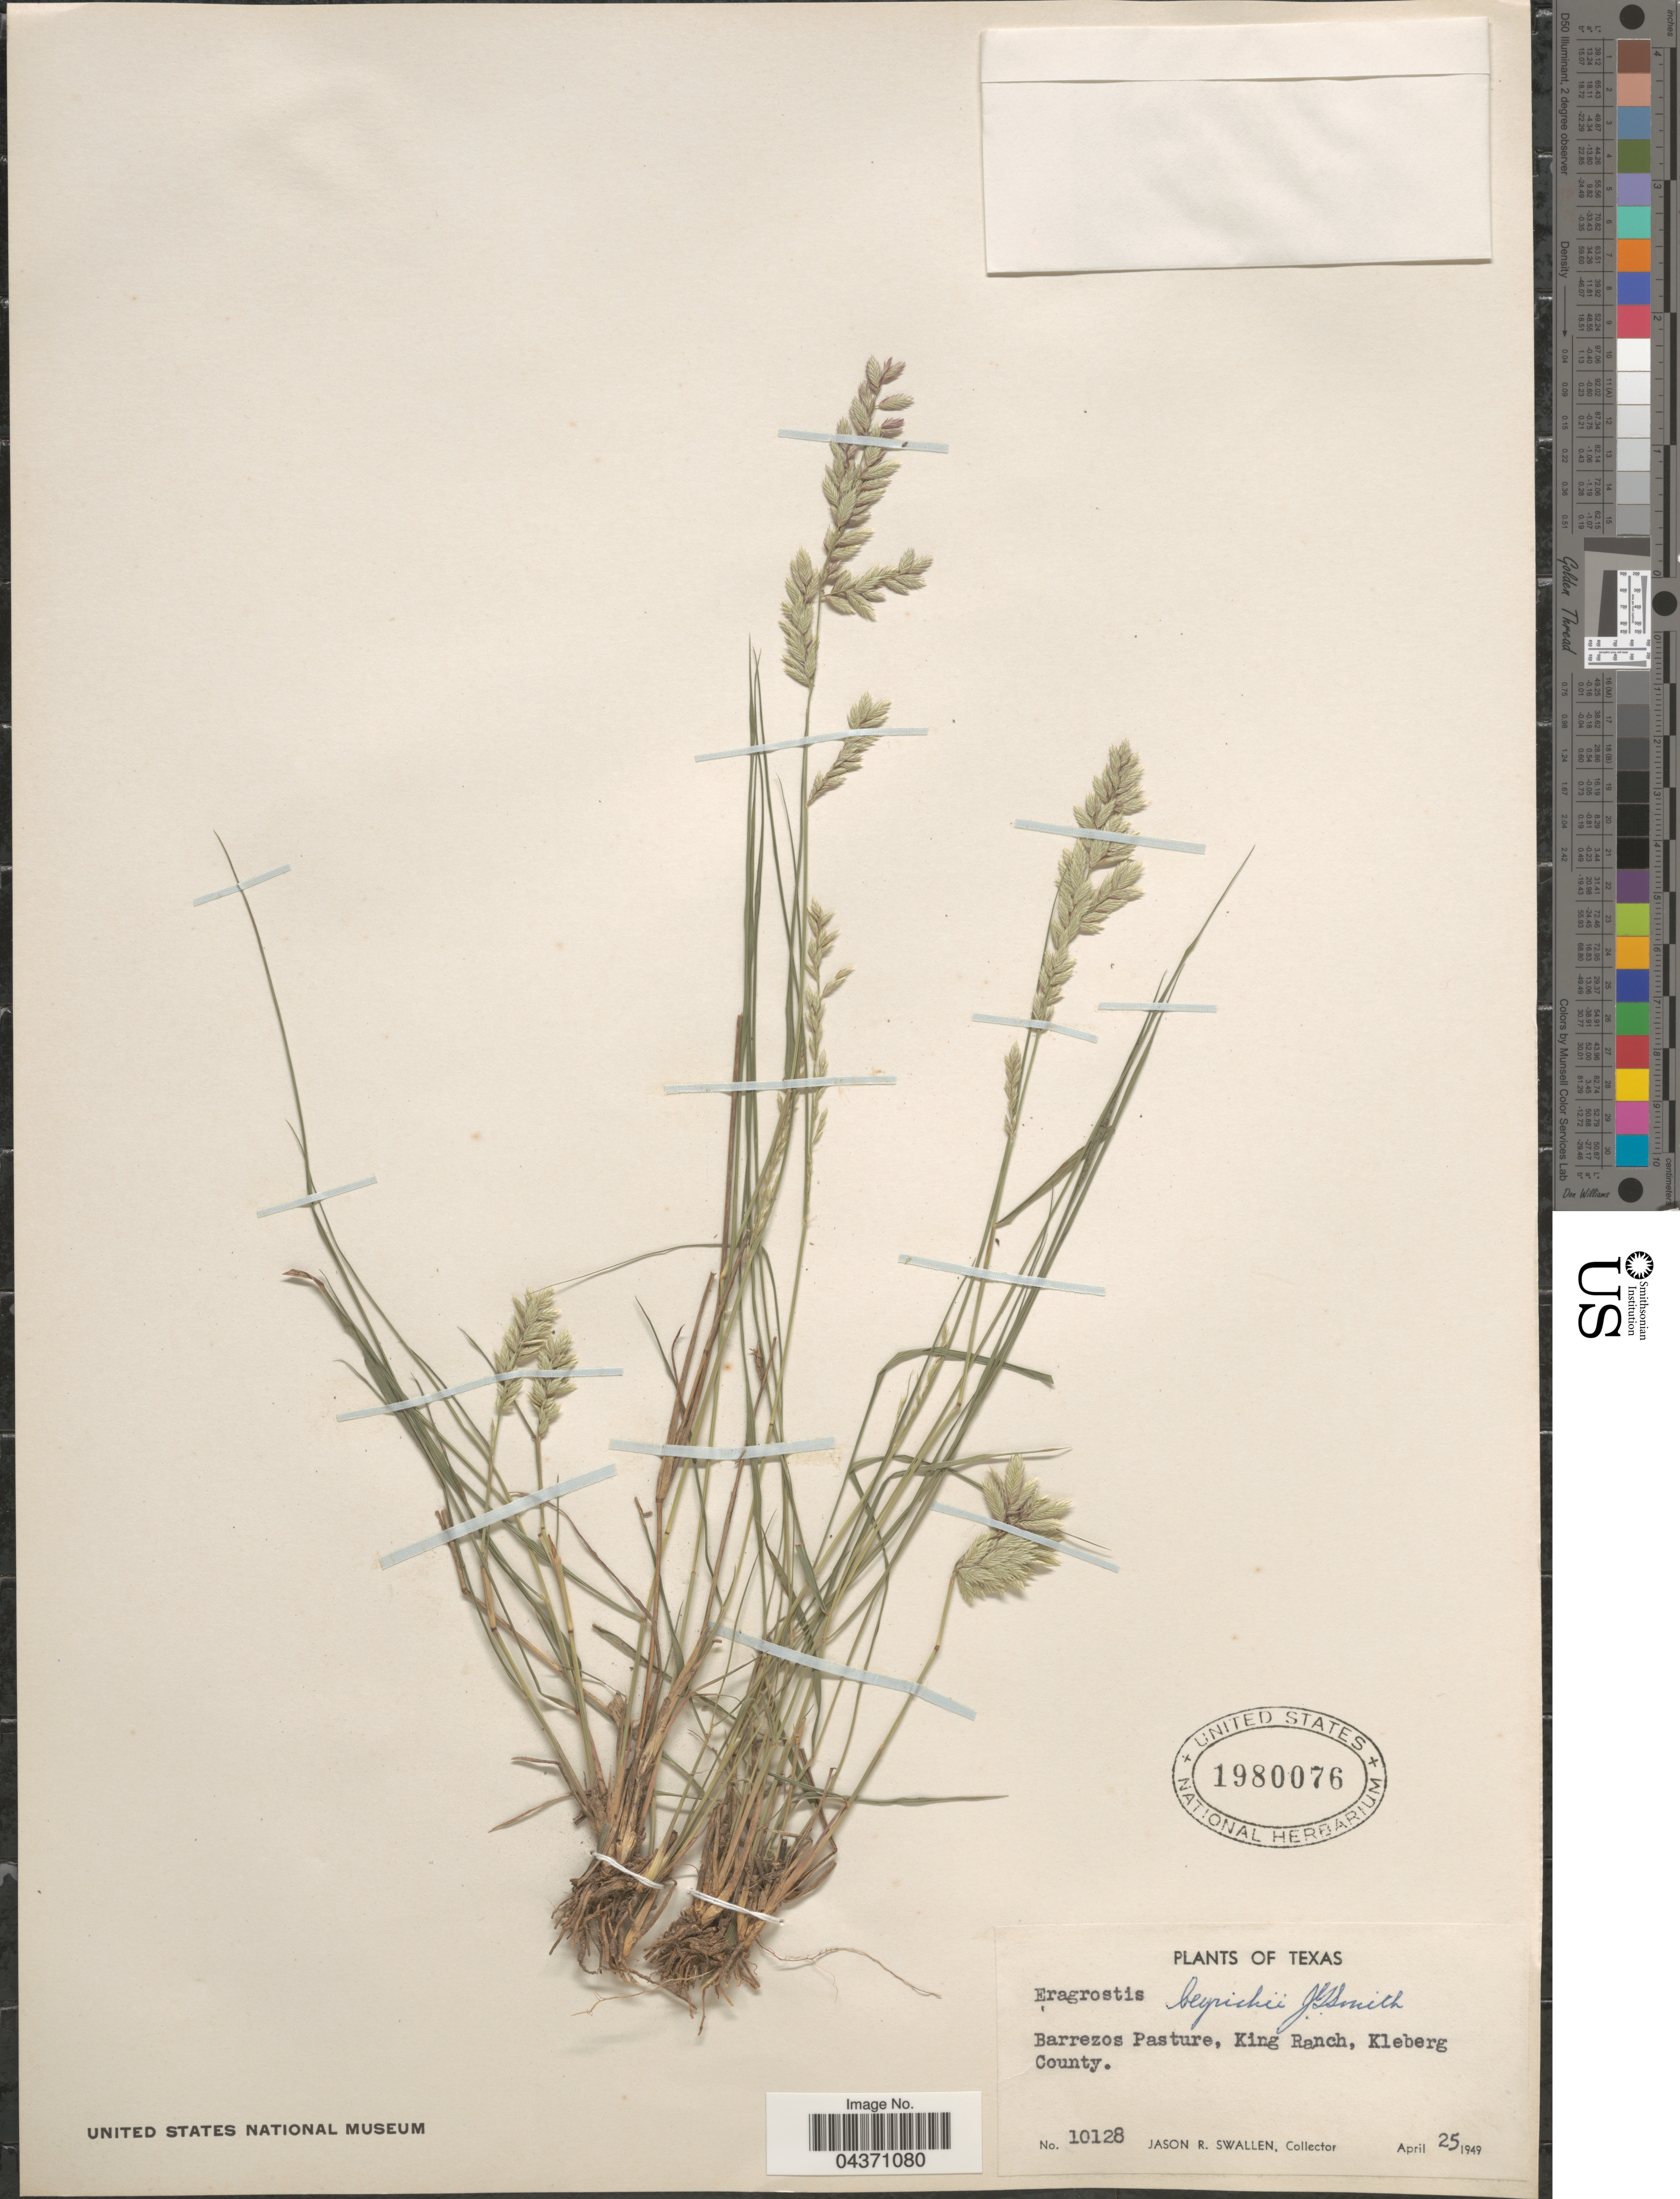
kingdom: Plantae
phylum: Tracheophyta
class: Liliopsida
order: Poales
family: Poaceae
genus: Eragrostis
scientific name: Eragrostis secundiflora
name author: J. Presl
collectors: J. R. Swallen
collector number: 10128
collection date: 1949-04-25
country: United States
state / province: Texas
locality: Barrezos Pasture, King Ranch, Kleberg County.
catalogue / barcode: US 1980076